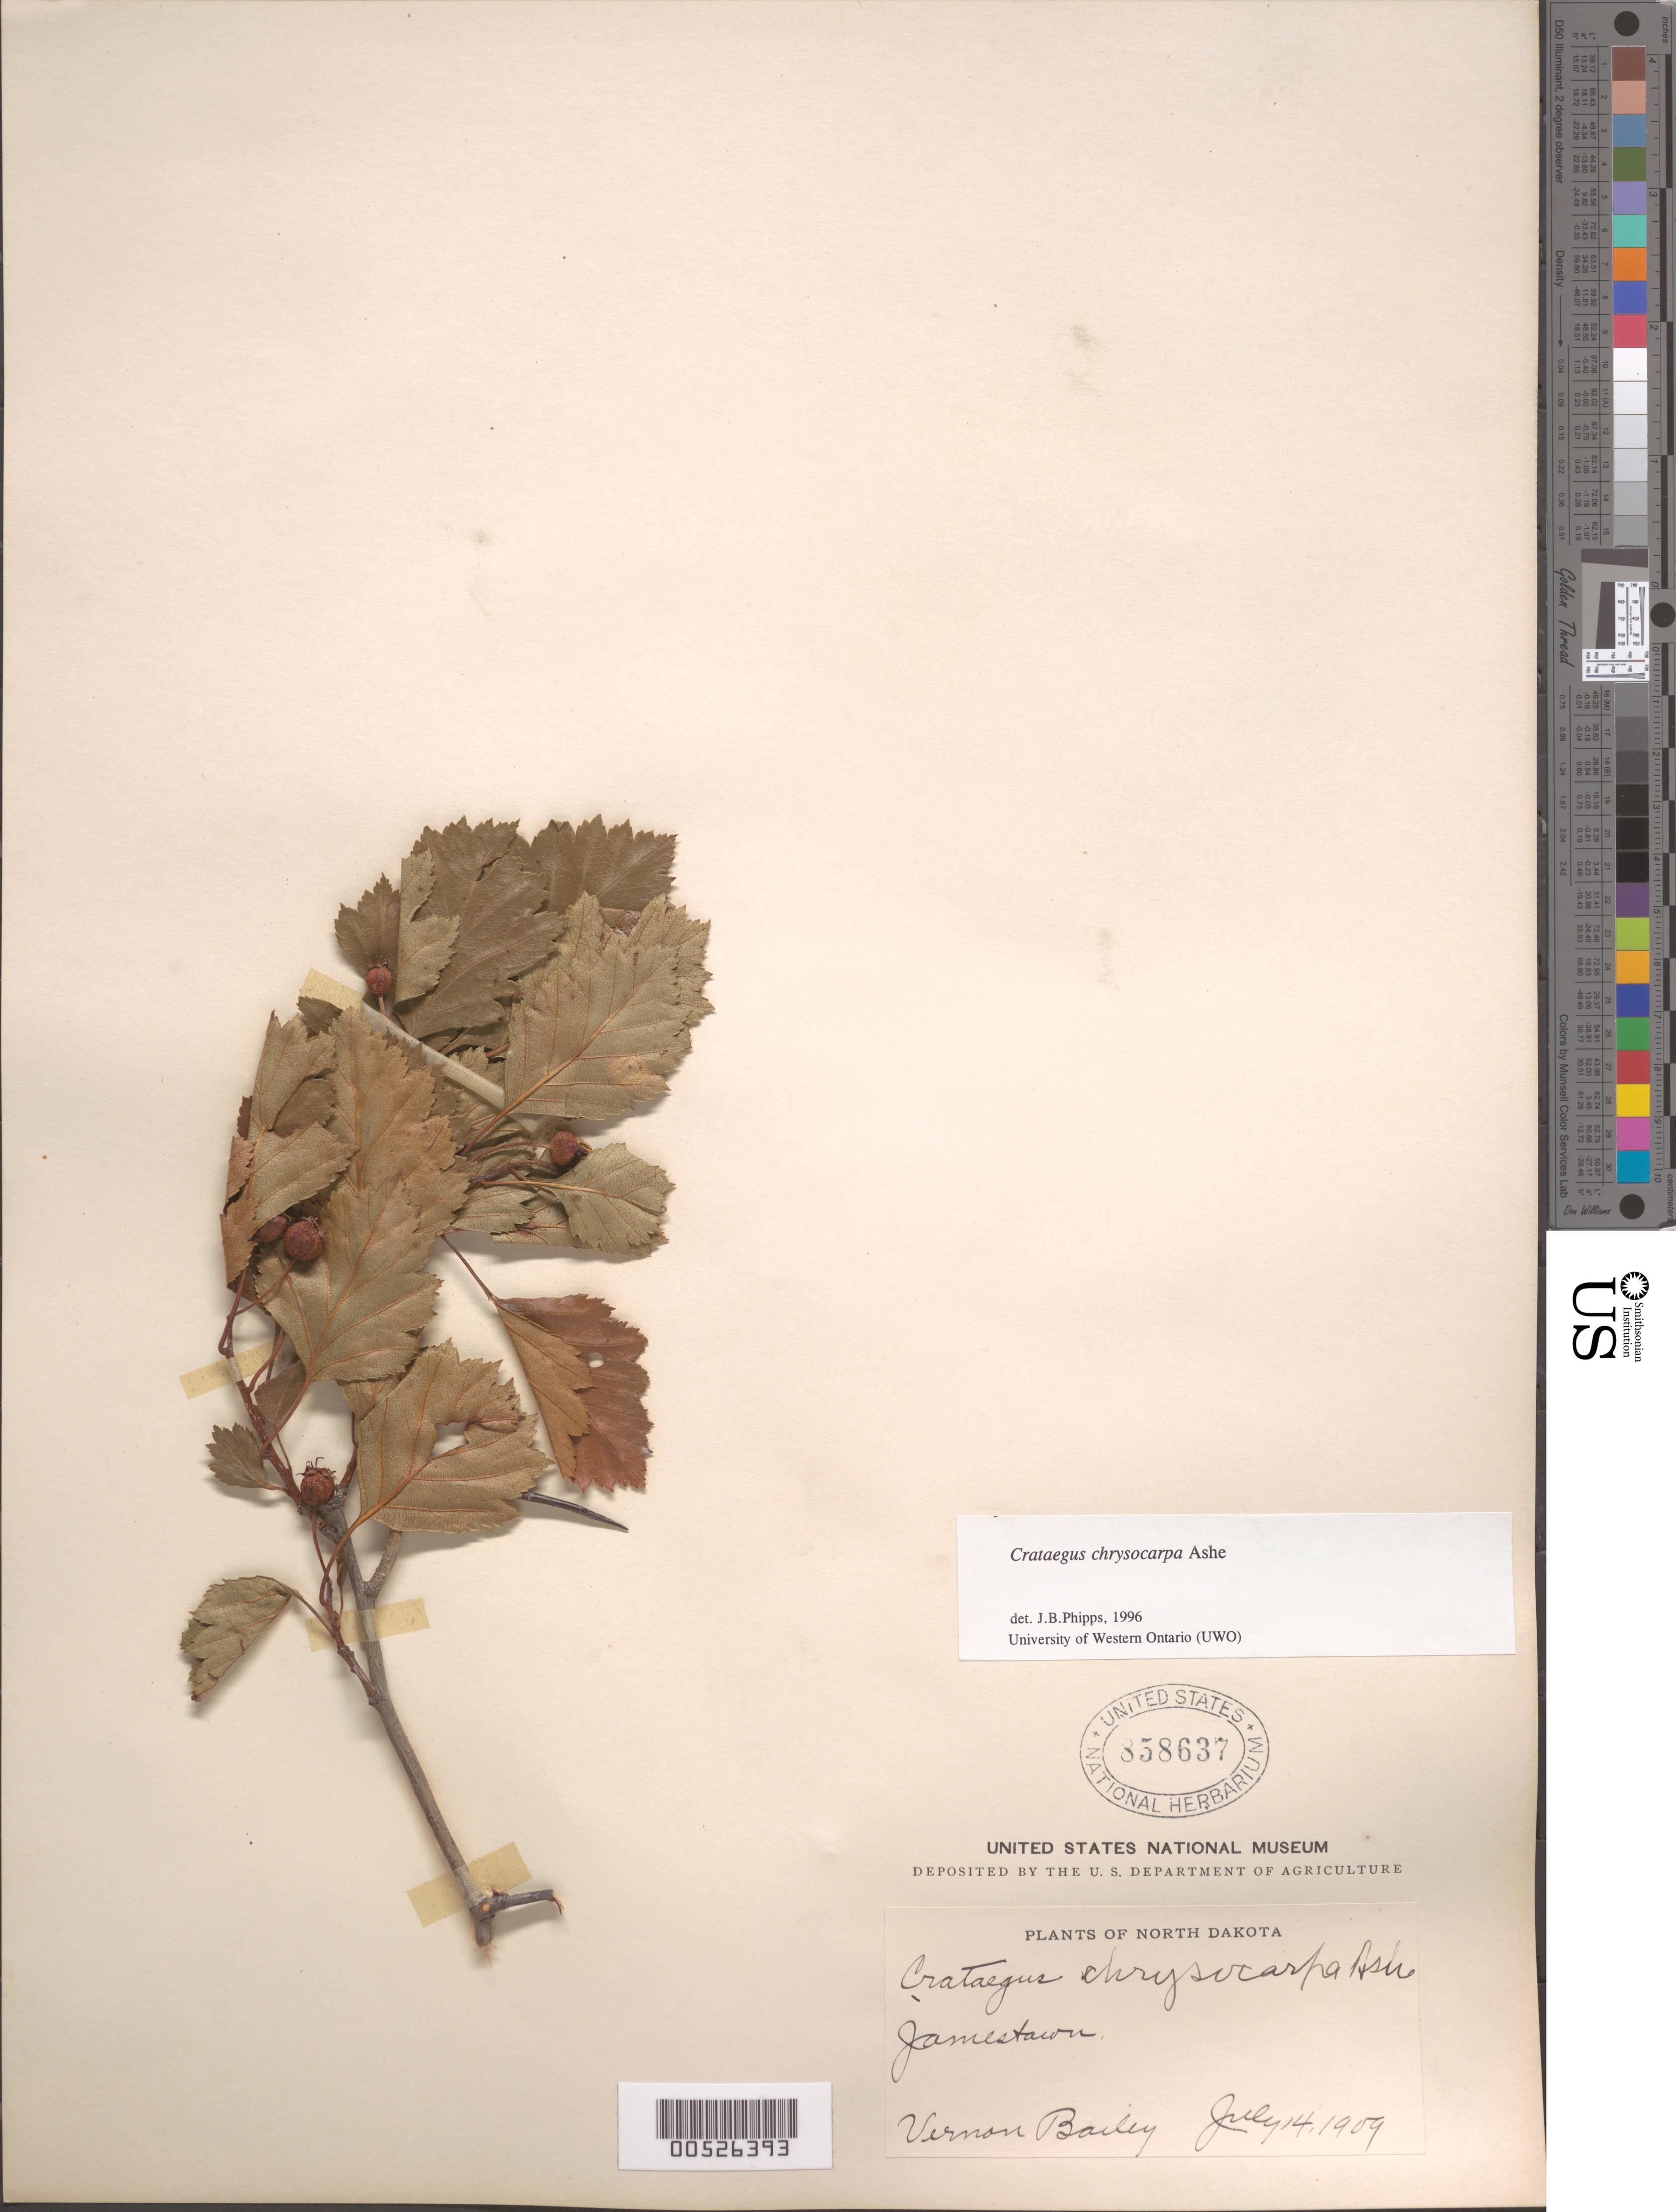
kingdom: Plantae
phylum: Tracheophyta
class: Magnoliopsida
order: Rosales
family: Rosaceae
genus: Crataegus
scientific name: Crataegus chrysocarpa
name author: Ashe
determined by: Phipps, James B., (UWO), University of Western Ontario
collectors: V. O. Bailey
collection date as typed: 14 Jul 1909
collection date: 1909-07-14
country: United States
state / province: North Dakota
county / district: Stutsman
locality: Jamestown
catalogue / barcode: US 858637